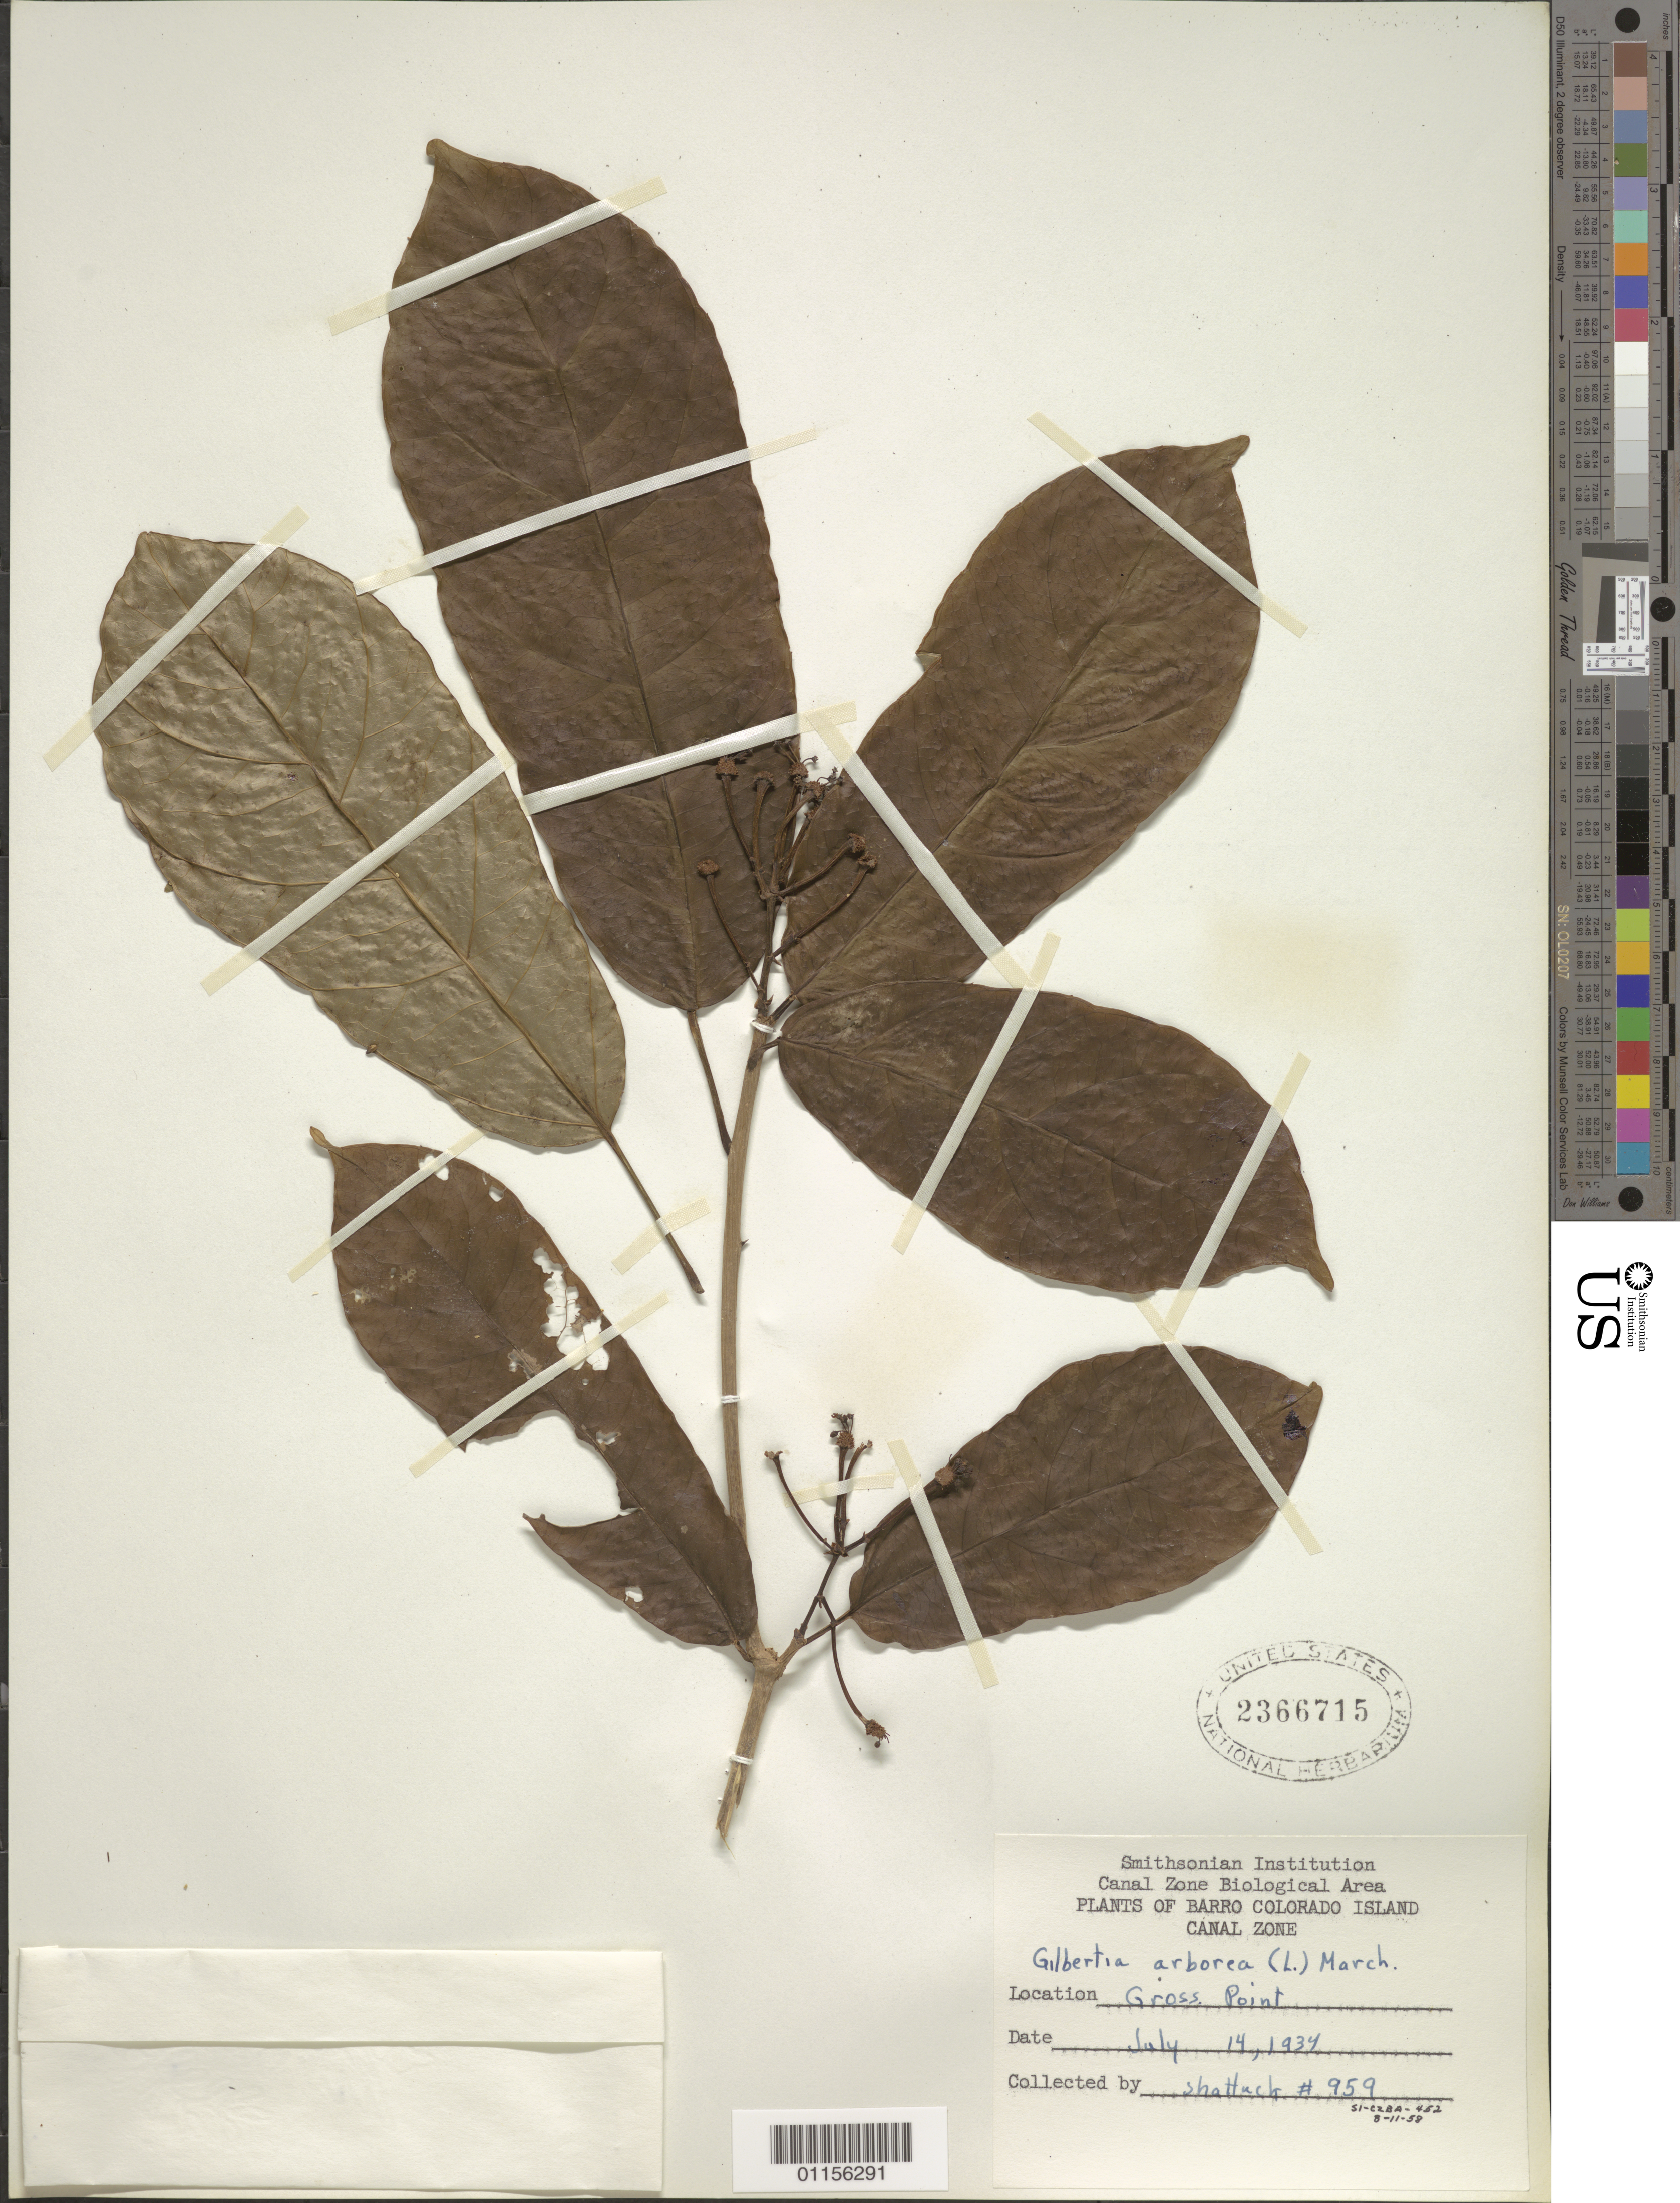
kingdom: Plantae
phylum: Tracheophyta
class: Magnoliopsida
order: Apiales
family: Araliaceae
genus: Dendropanax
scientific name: Dendropanax arboreus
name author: (L.) Decne. & Planch.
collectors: Shattuck, --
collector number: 959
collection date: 1934-07-14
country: Panama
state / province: Panamá Oeste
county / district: Canal Zone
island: Barro Colorado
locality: Barro Colorado Island. Gross Point.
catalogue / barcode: US 2366715